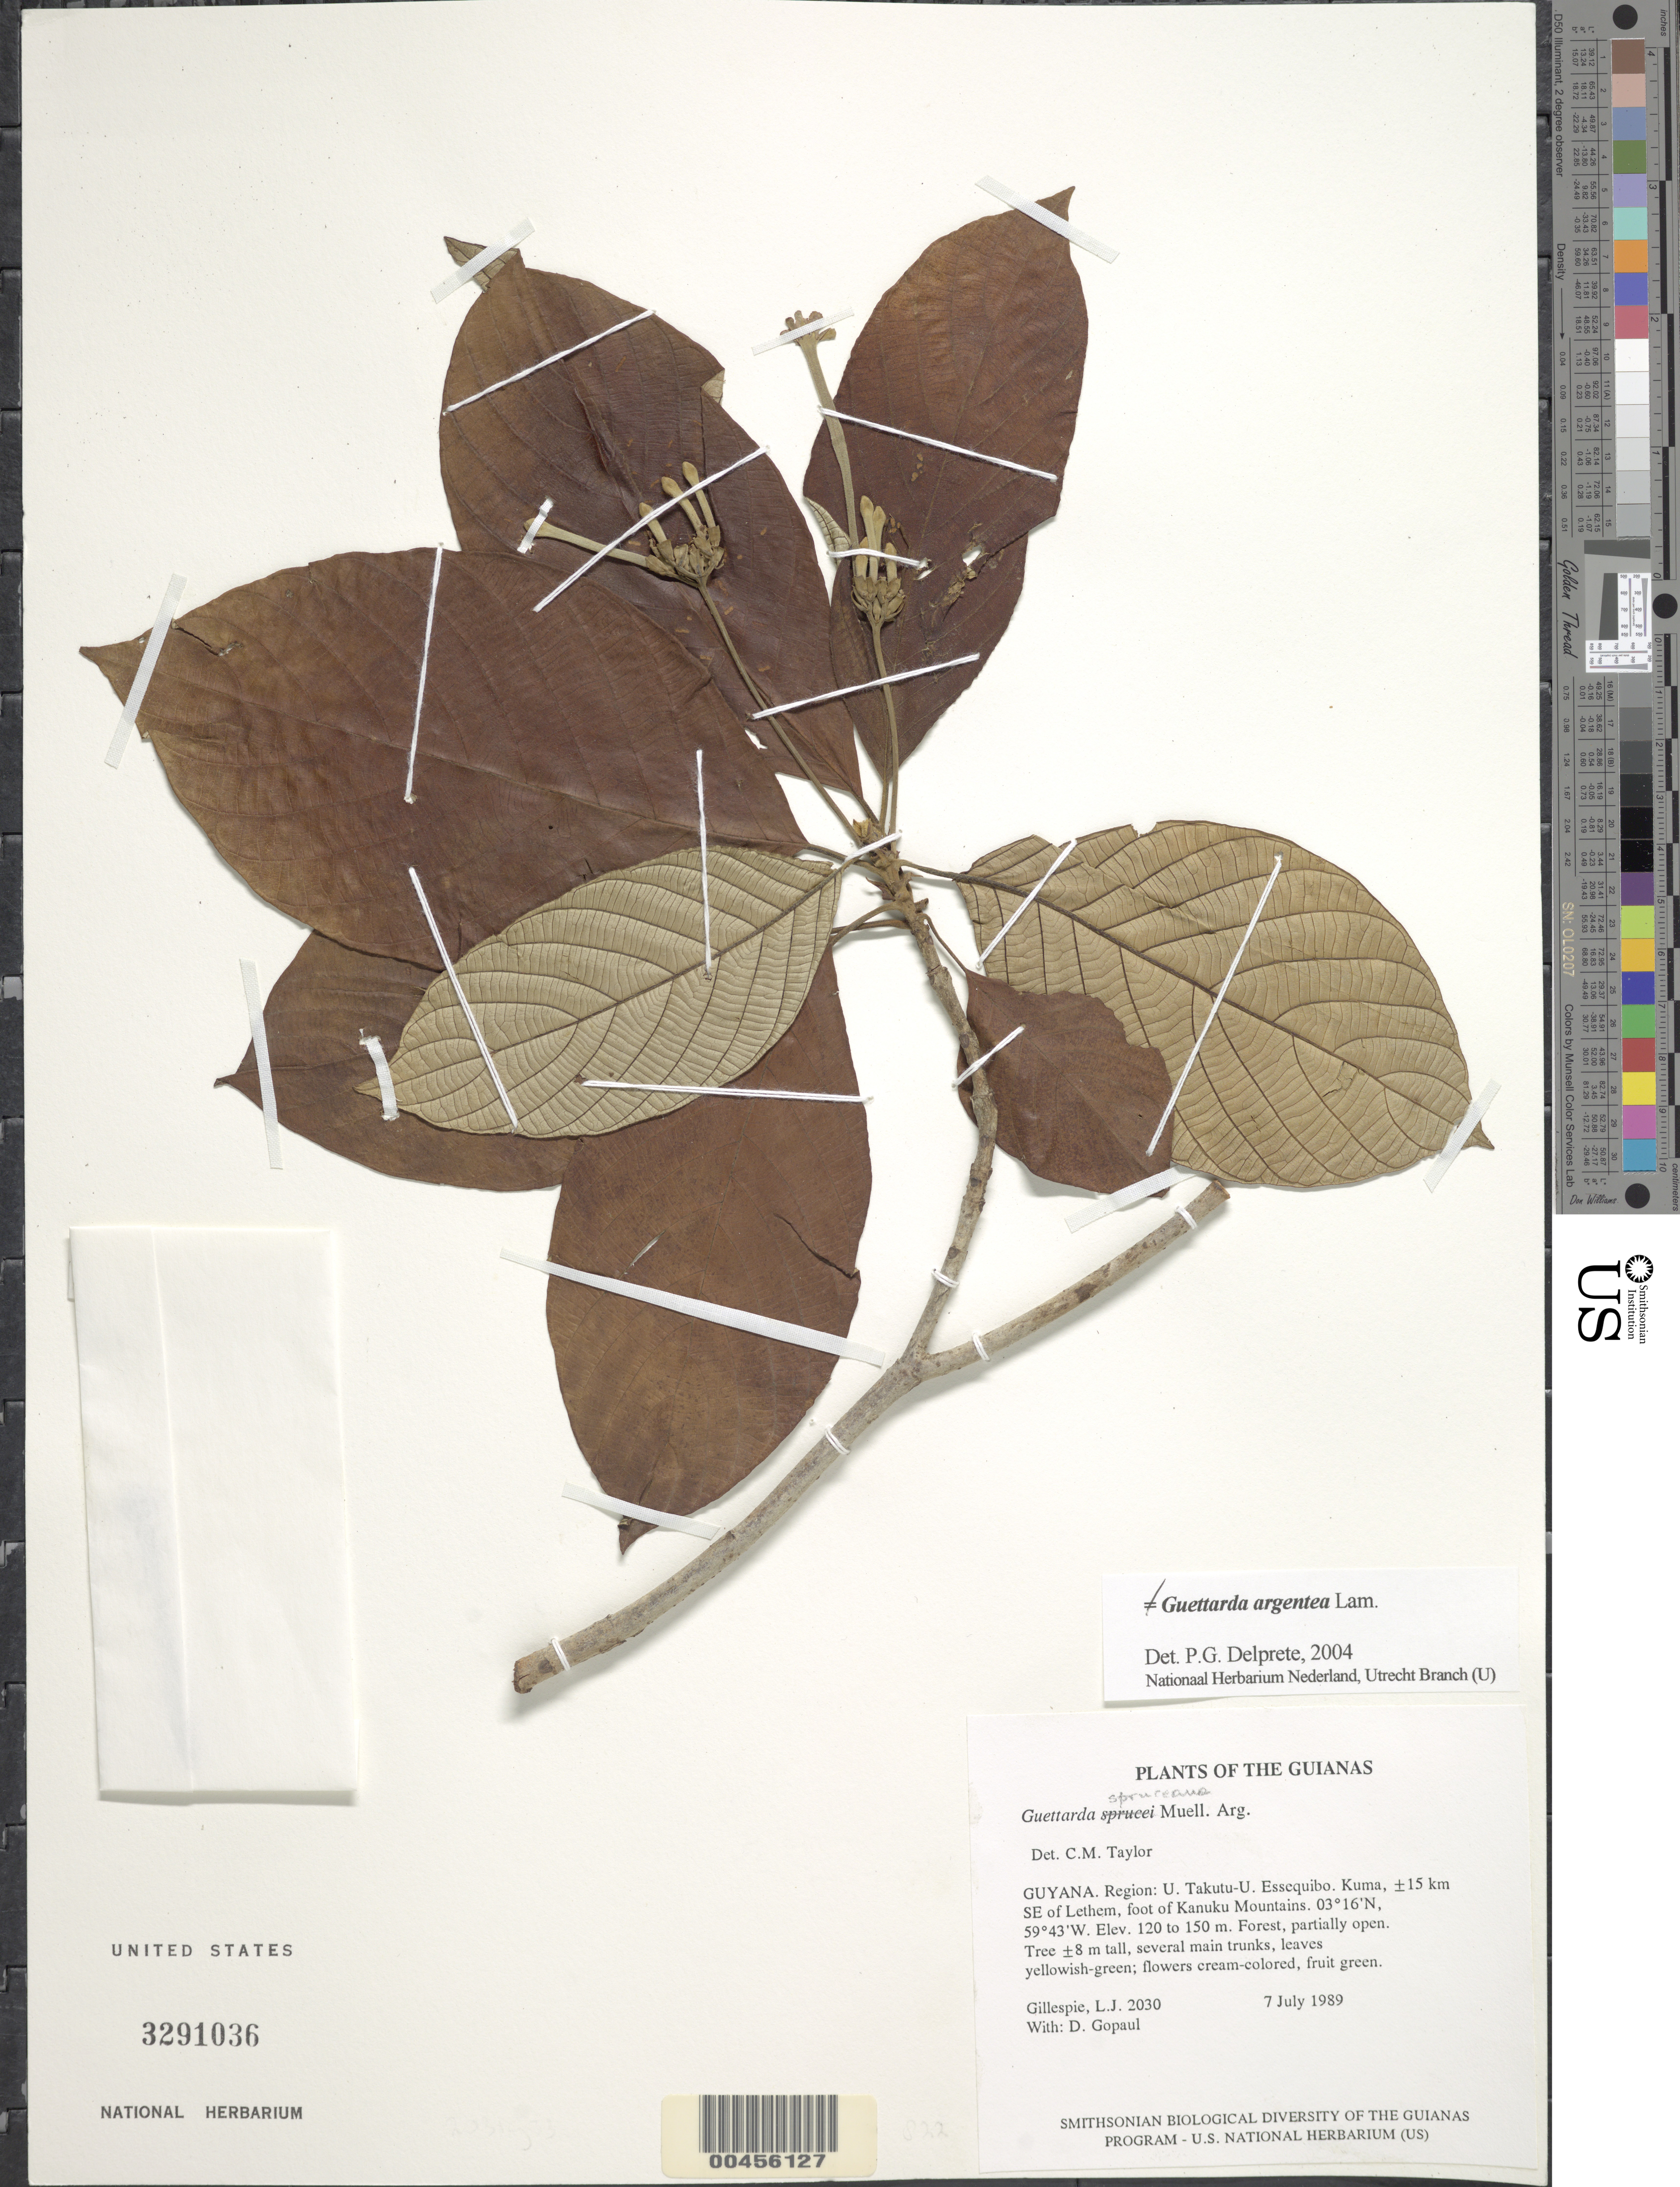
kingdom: Plantae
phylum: Tracheophyta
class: Magnoliopsida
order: Gentianales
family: Rubiaceae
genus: Guettarda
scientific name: Guettarda argentea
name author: Lam.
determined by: Delprete, P. G., Herb. de Guyane Cay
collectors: L. J. Gillespie & D. Gopaul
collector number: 2030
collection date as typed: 7 July 1989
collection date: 1989-07-07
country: Guyana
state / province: U. Takutu-U. Essequibo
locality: Kuma, ±15 km SE of Lethem, foot of Kanuku Mountains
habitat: Forest, partially open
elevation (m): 120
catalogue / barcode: US 3291036